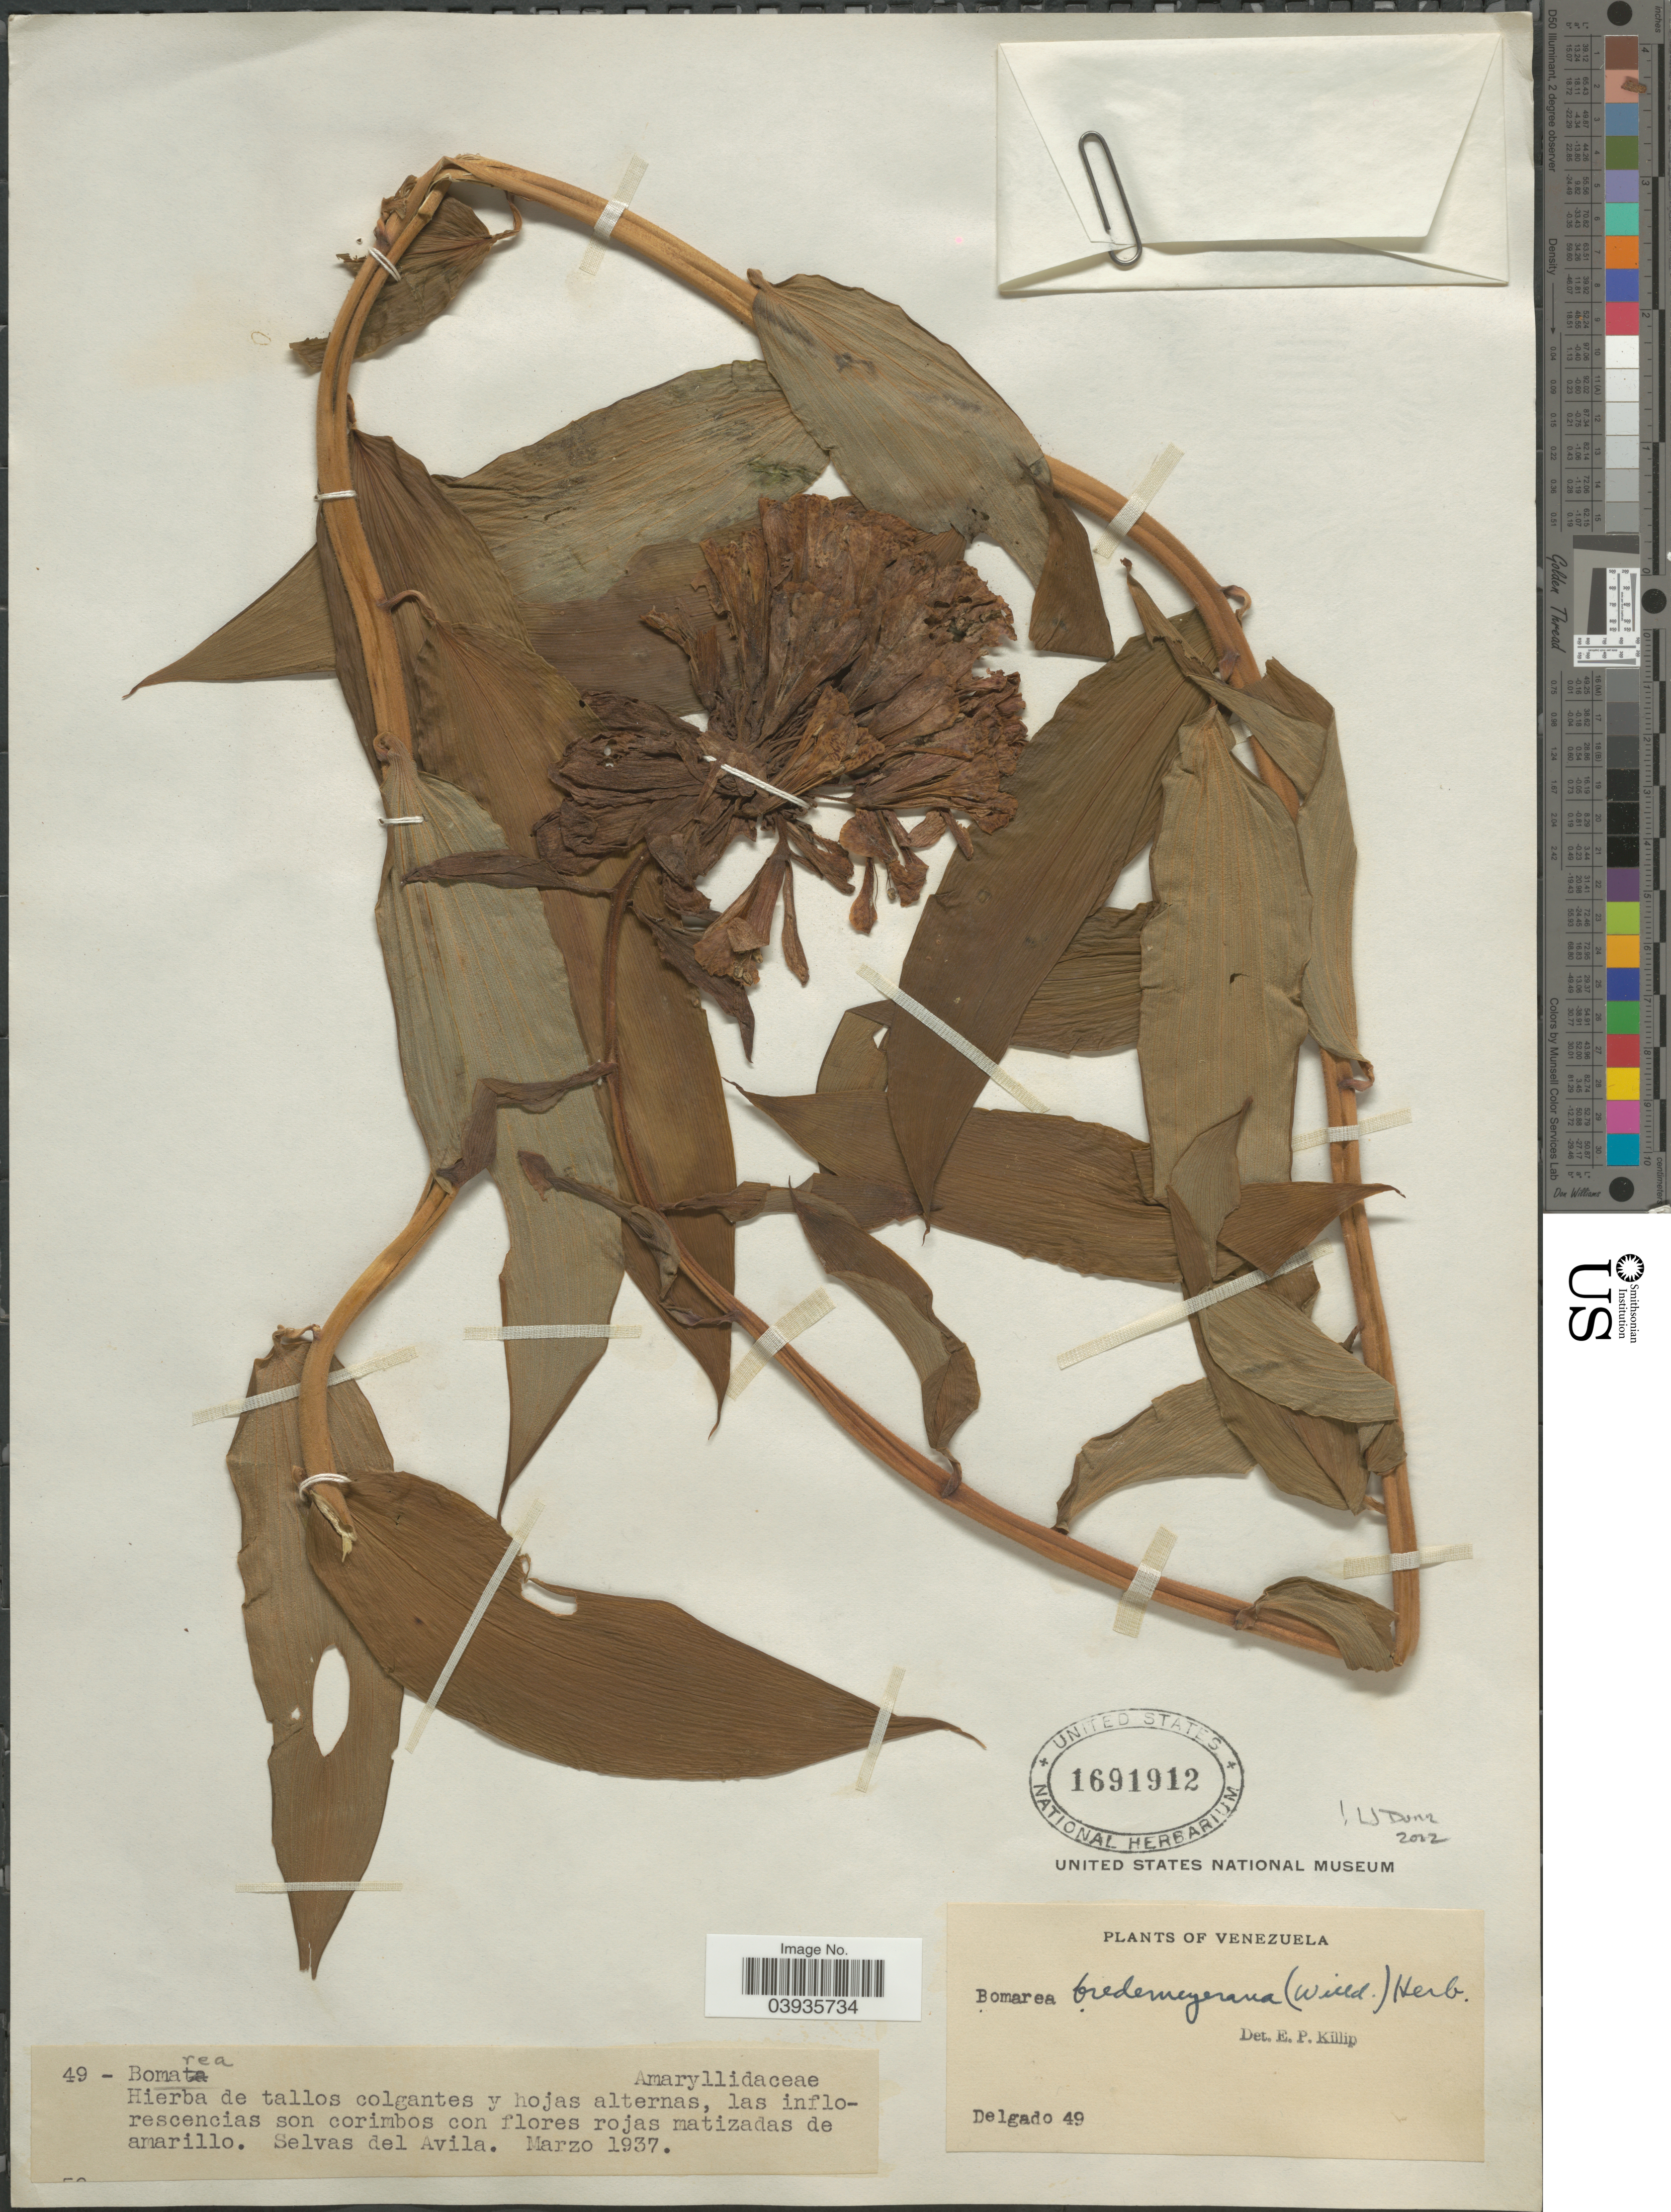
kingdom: Plantae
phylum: Tracheophyta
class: Liliopsida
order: Liliales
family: Alstroemeriaceae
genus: Bomarea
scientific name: Bomarea bredemeyeriana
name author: Herb.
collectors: Delgado, --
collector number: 49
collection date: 1937-03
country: Venezuela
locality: Selvas del Avila.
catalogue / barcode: US 1691912